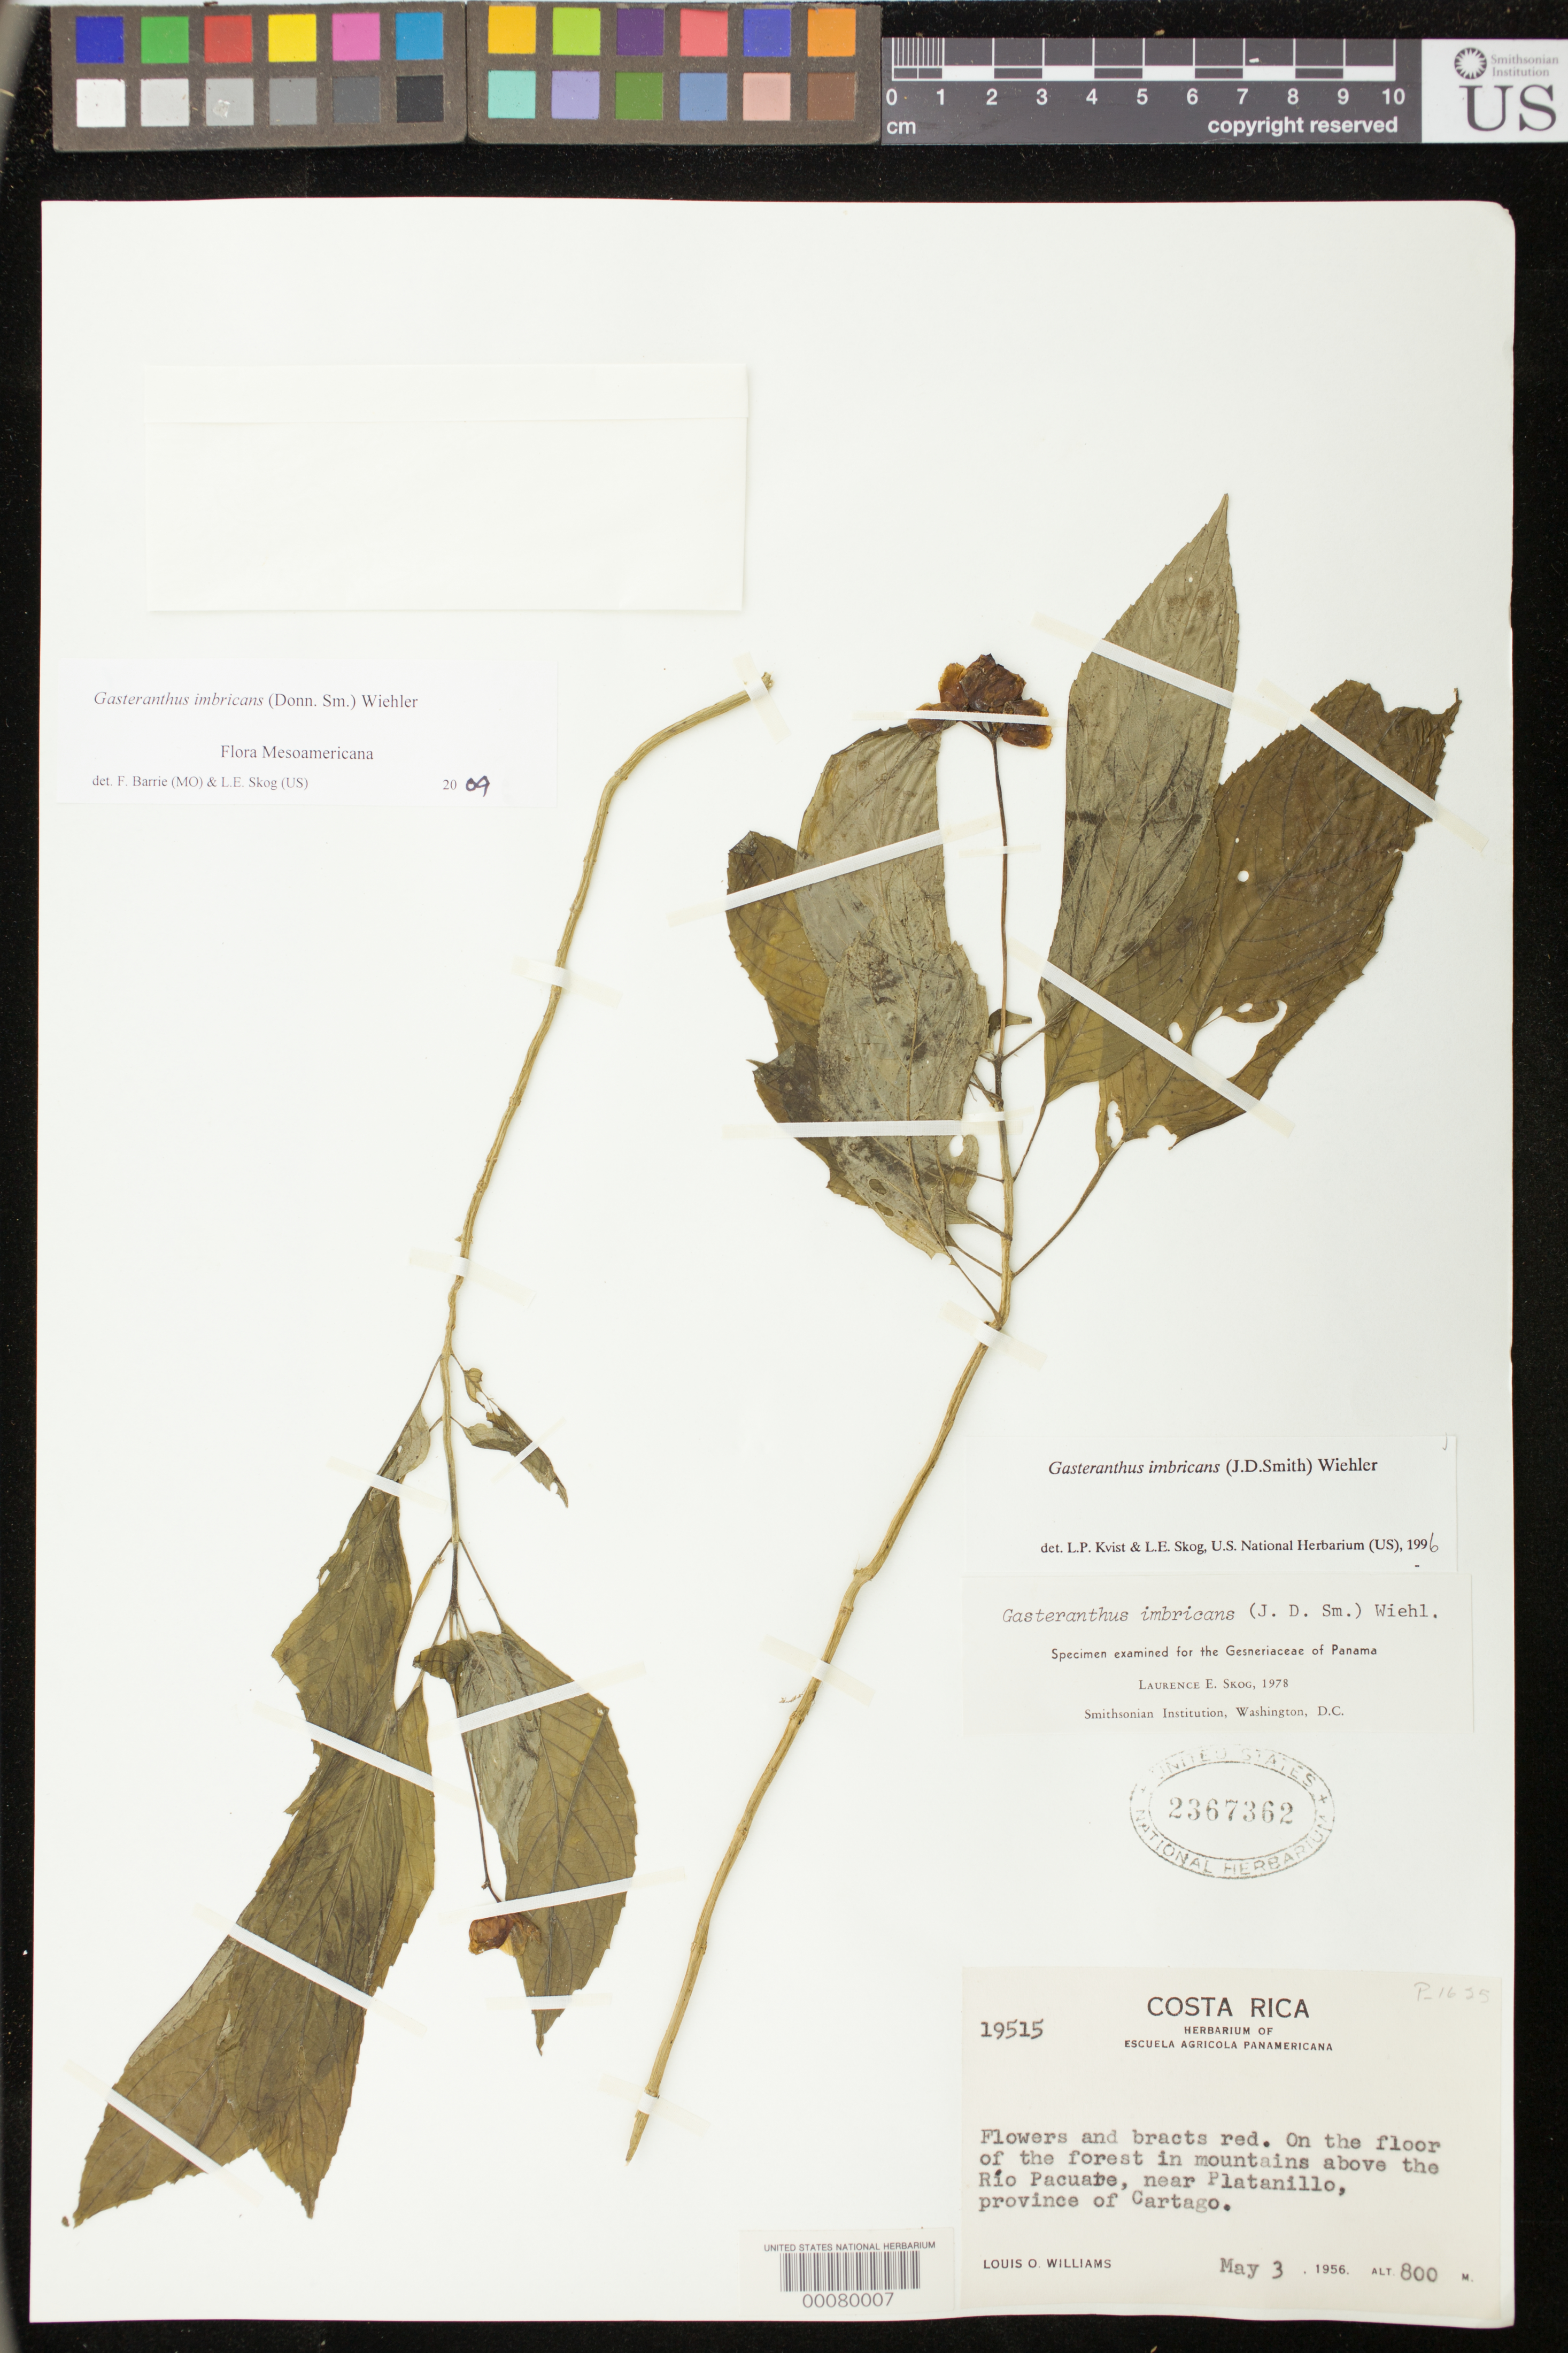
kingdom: Plantae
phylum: Tracheophyta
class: Magnoliopsida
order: Lamiales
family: Gesneriaceae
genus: Gasteranthus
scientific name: Gasteranthus imbricans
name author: (Donn. Sm.) Wiehler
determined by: Skog, Laurence E.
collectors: L. O. Williams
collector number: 19515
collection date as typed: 03 May 1956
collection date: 1956-05-03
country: Costa Rica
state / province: Cartago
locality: Above the Río Pacuare, near Platanillo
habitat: On the floor of the forest in mountains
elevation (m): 800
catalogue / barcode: US 2367362